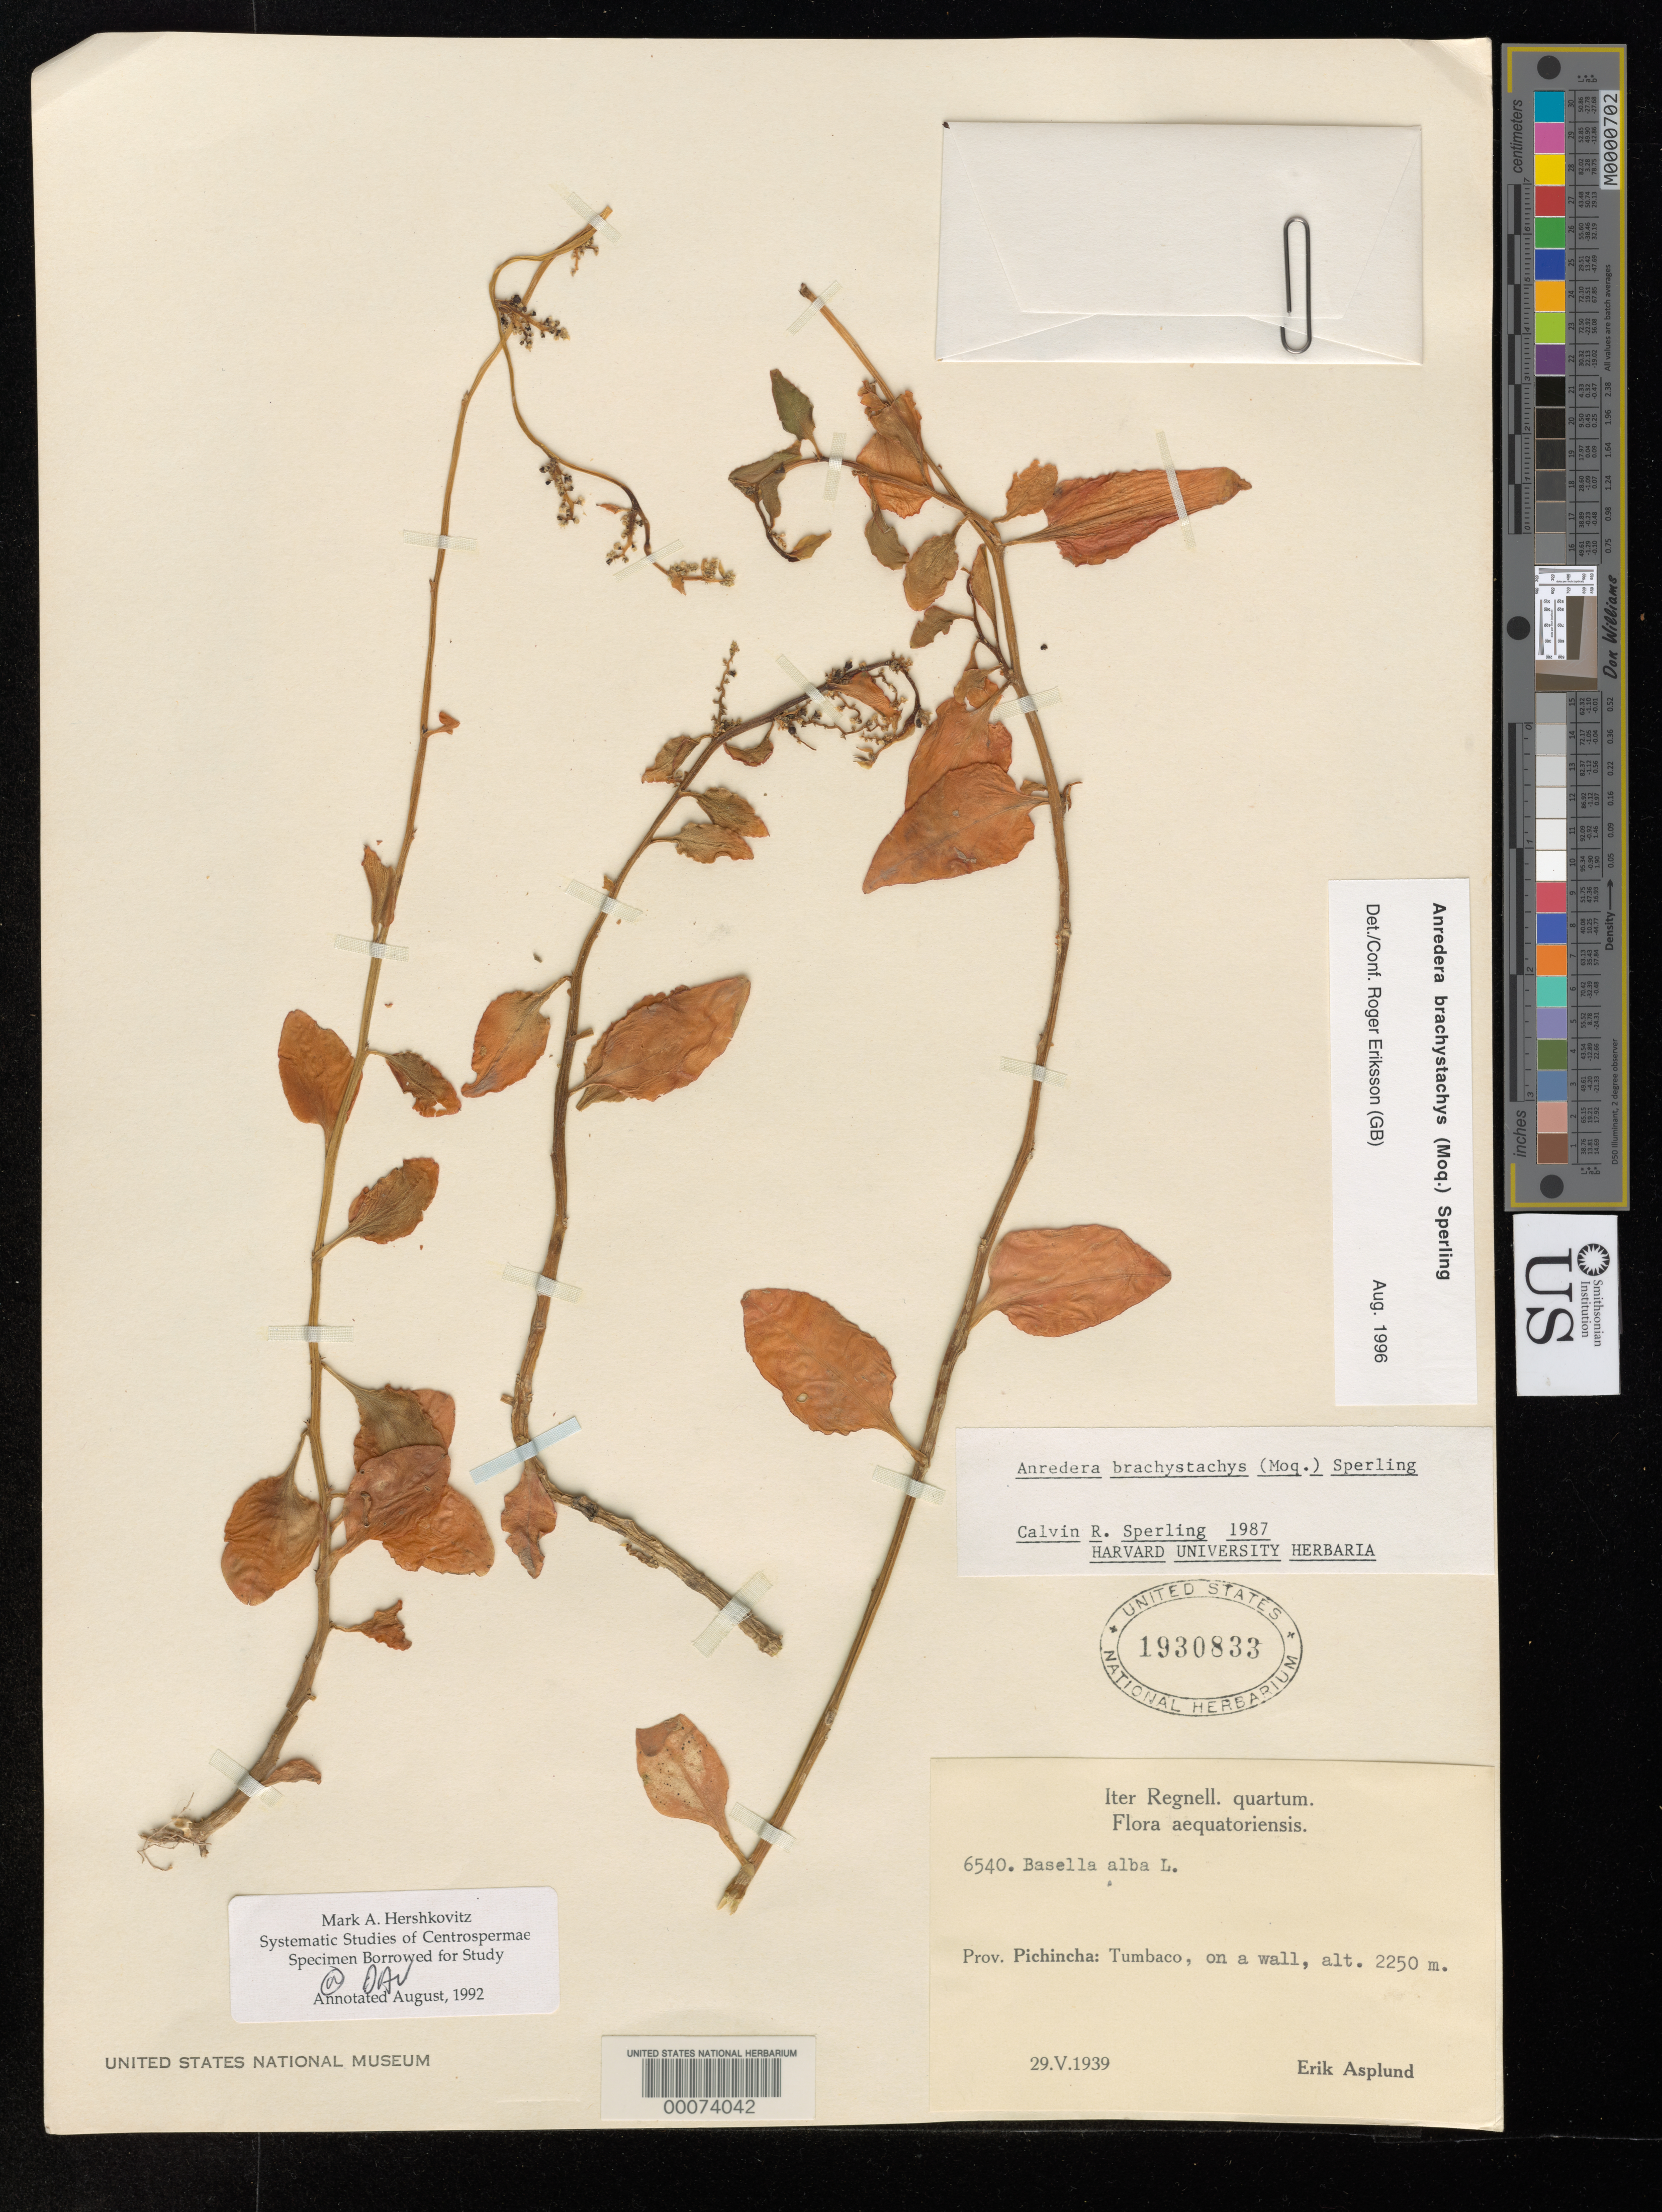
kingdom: Plantae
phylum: Tracheophyta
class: Magnoliopsida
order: Caryophyllales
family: Basellaceae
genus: Anredera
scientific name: Anredera brachystachys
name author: (Moq.) Sperling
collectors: E. Asplund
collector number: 6540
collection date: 1939-05-29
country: Ecuador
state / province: Pichincha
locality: Iter Regnell. Tumbaco, on a wall.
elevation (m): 2250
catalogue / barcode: US 1930833